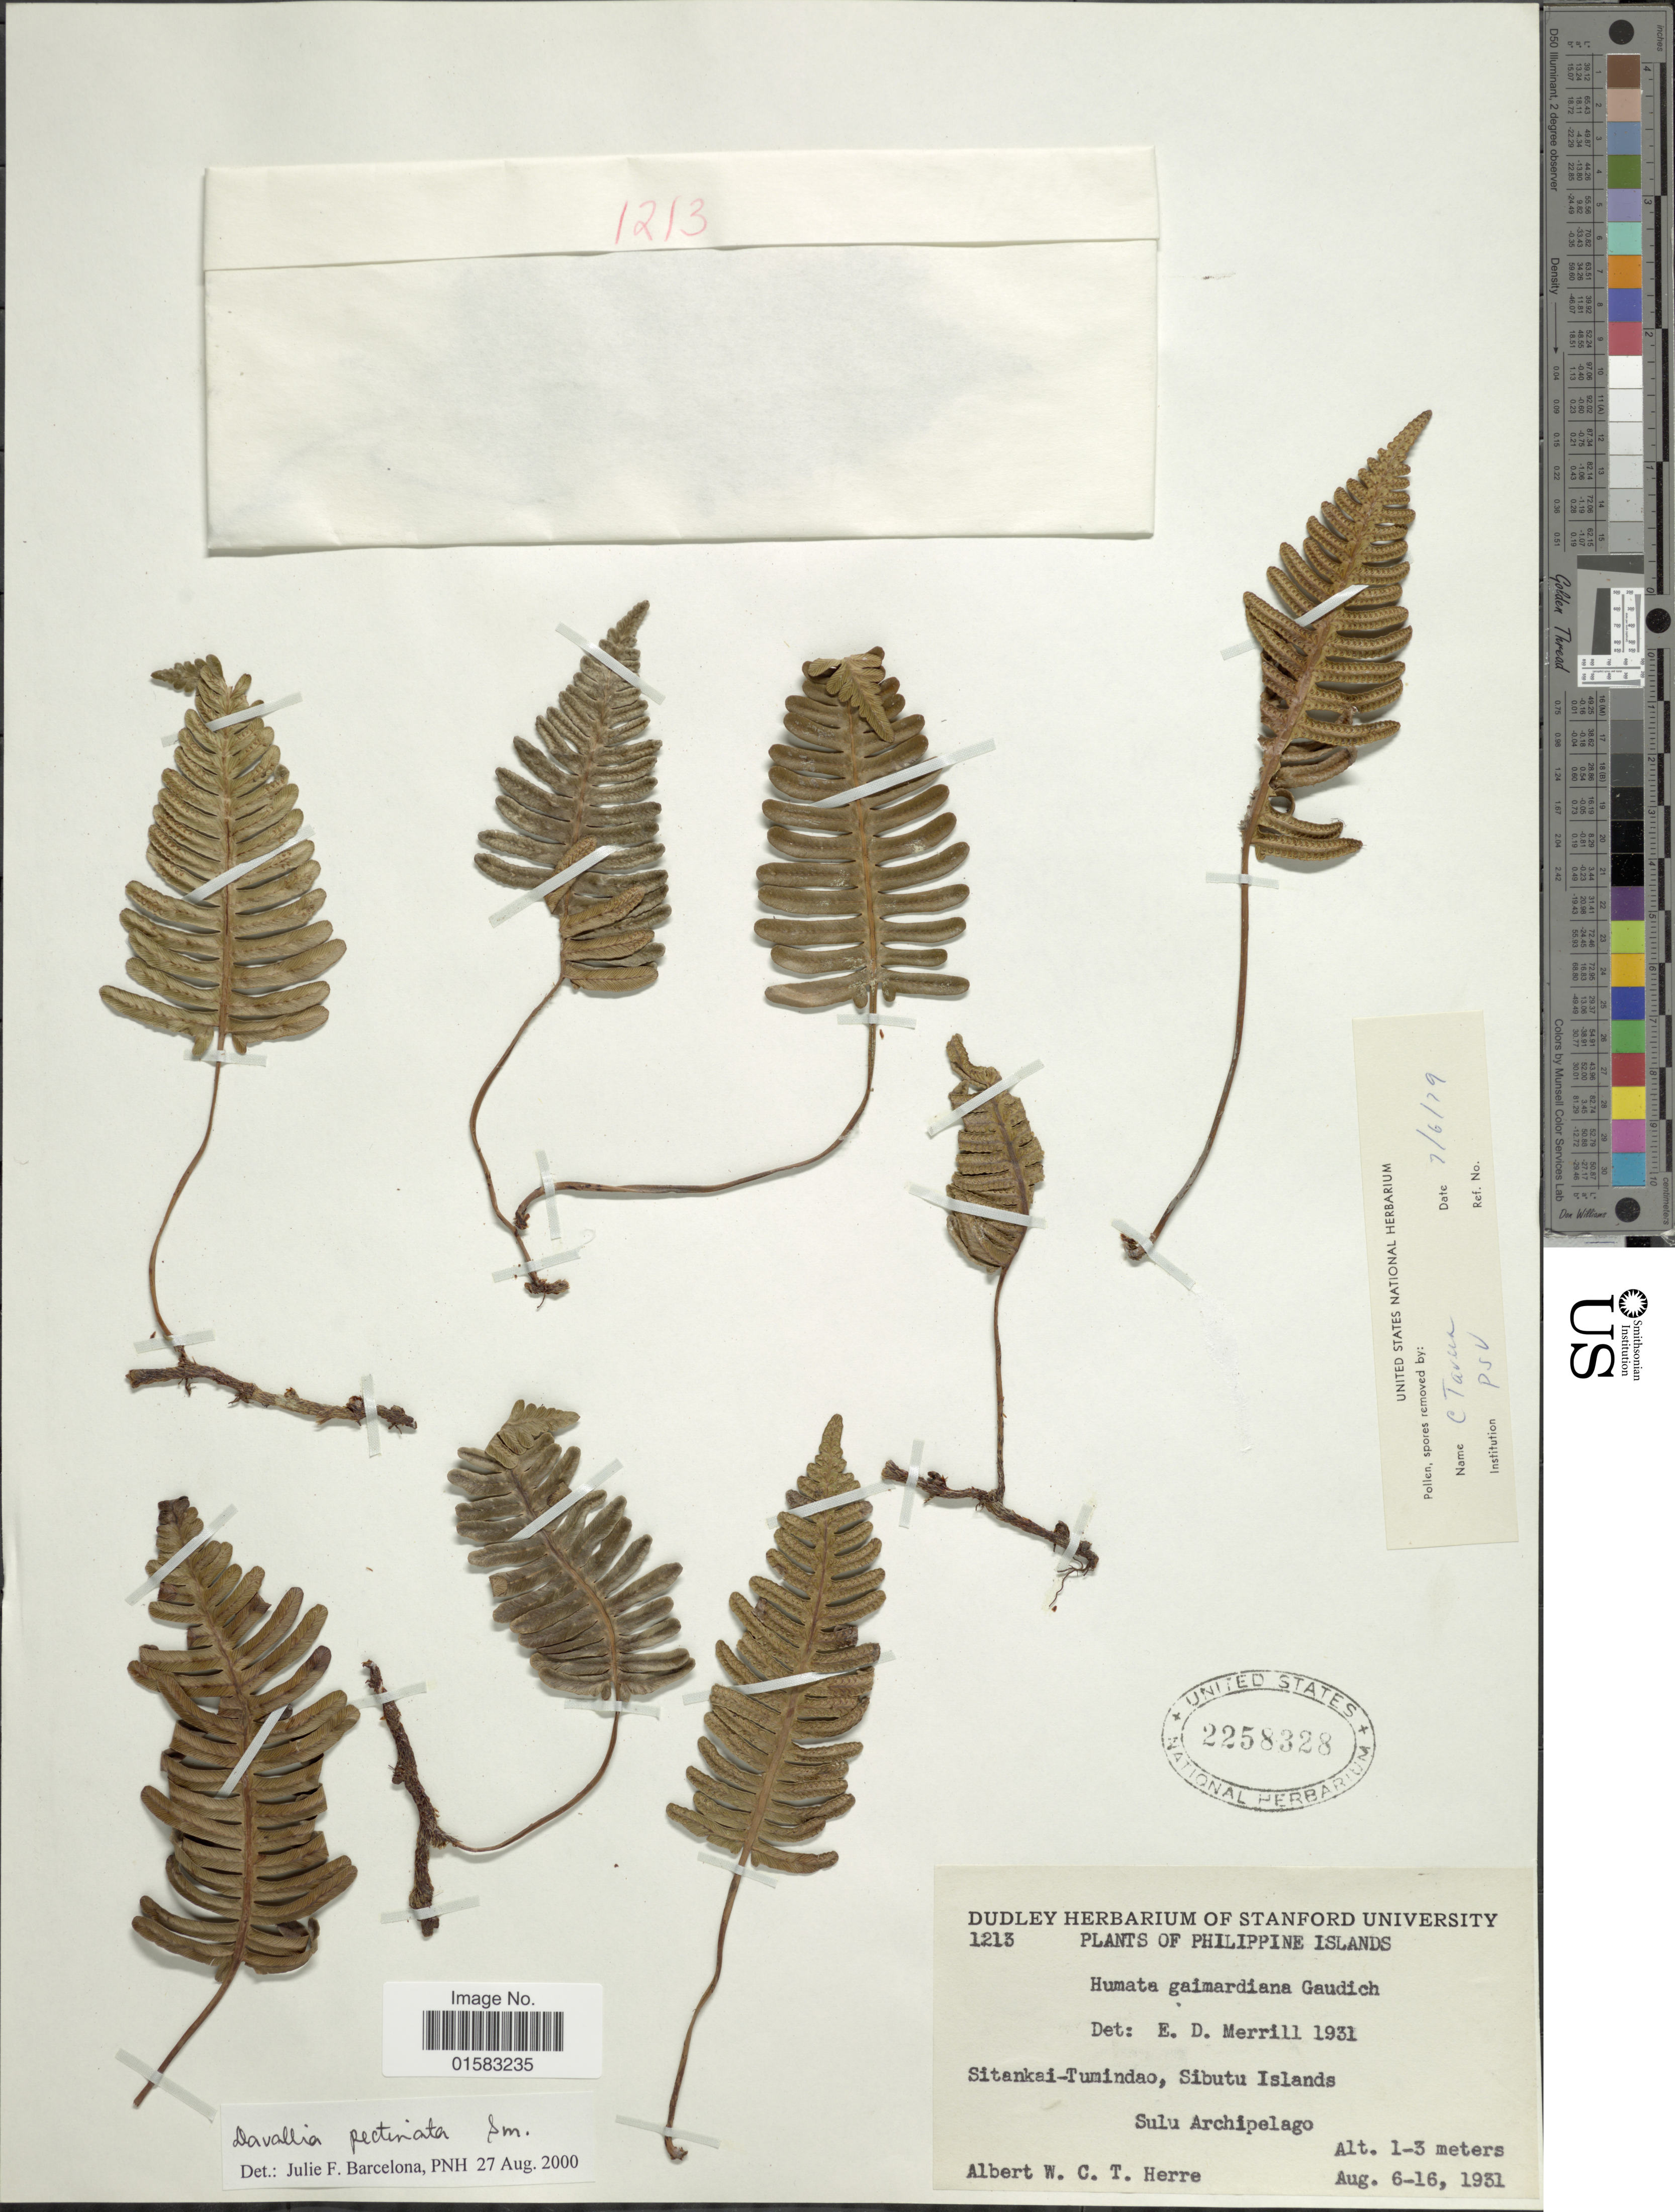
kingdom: Plantae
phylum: Tracheophyta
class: Polypodiopsida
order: Polypodiales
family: Davalliaceae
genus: Davallia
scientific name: Davallia pectinata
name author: Sm.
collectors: A. W. Herre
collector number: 1213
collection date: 1931-08-06/1931-08-16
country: Philippines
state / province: Muslim Mindanao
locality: Sitankai-Tumindao, Sibutu Islands, Sulu Archipelago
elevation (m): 1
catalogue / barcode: US 2258328